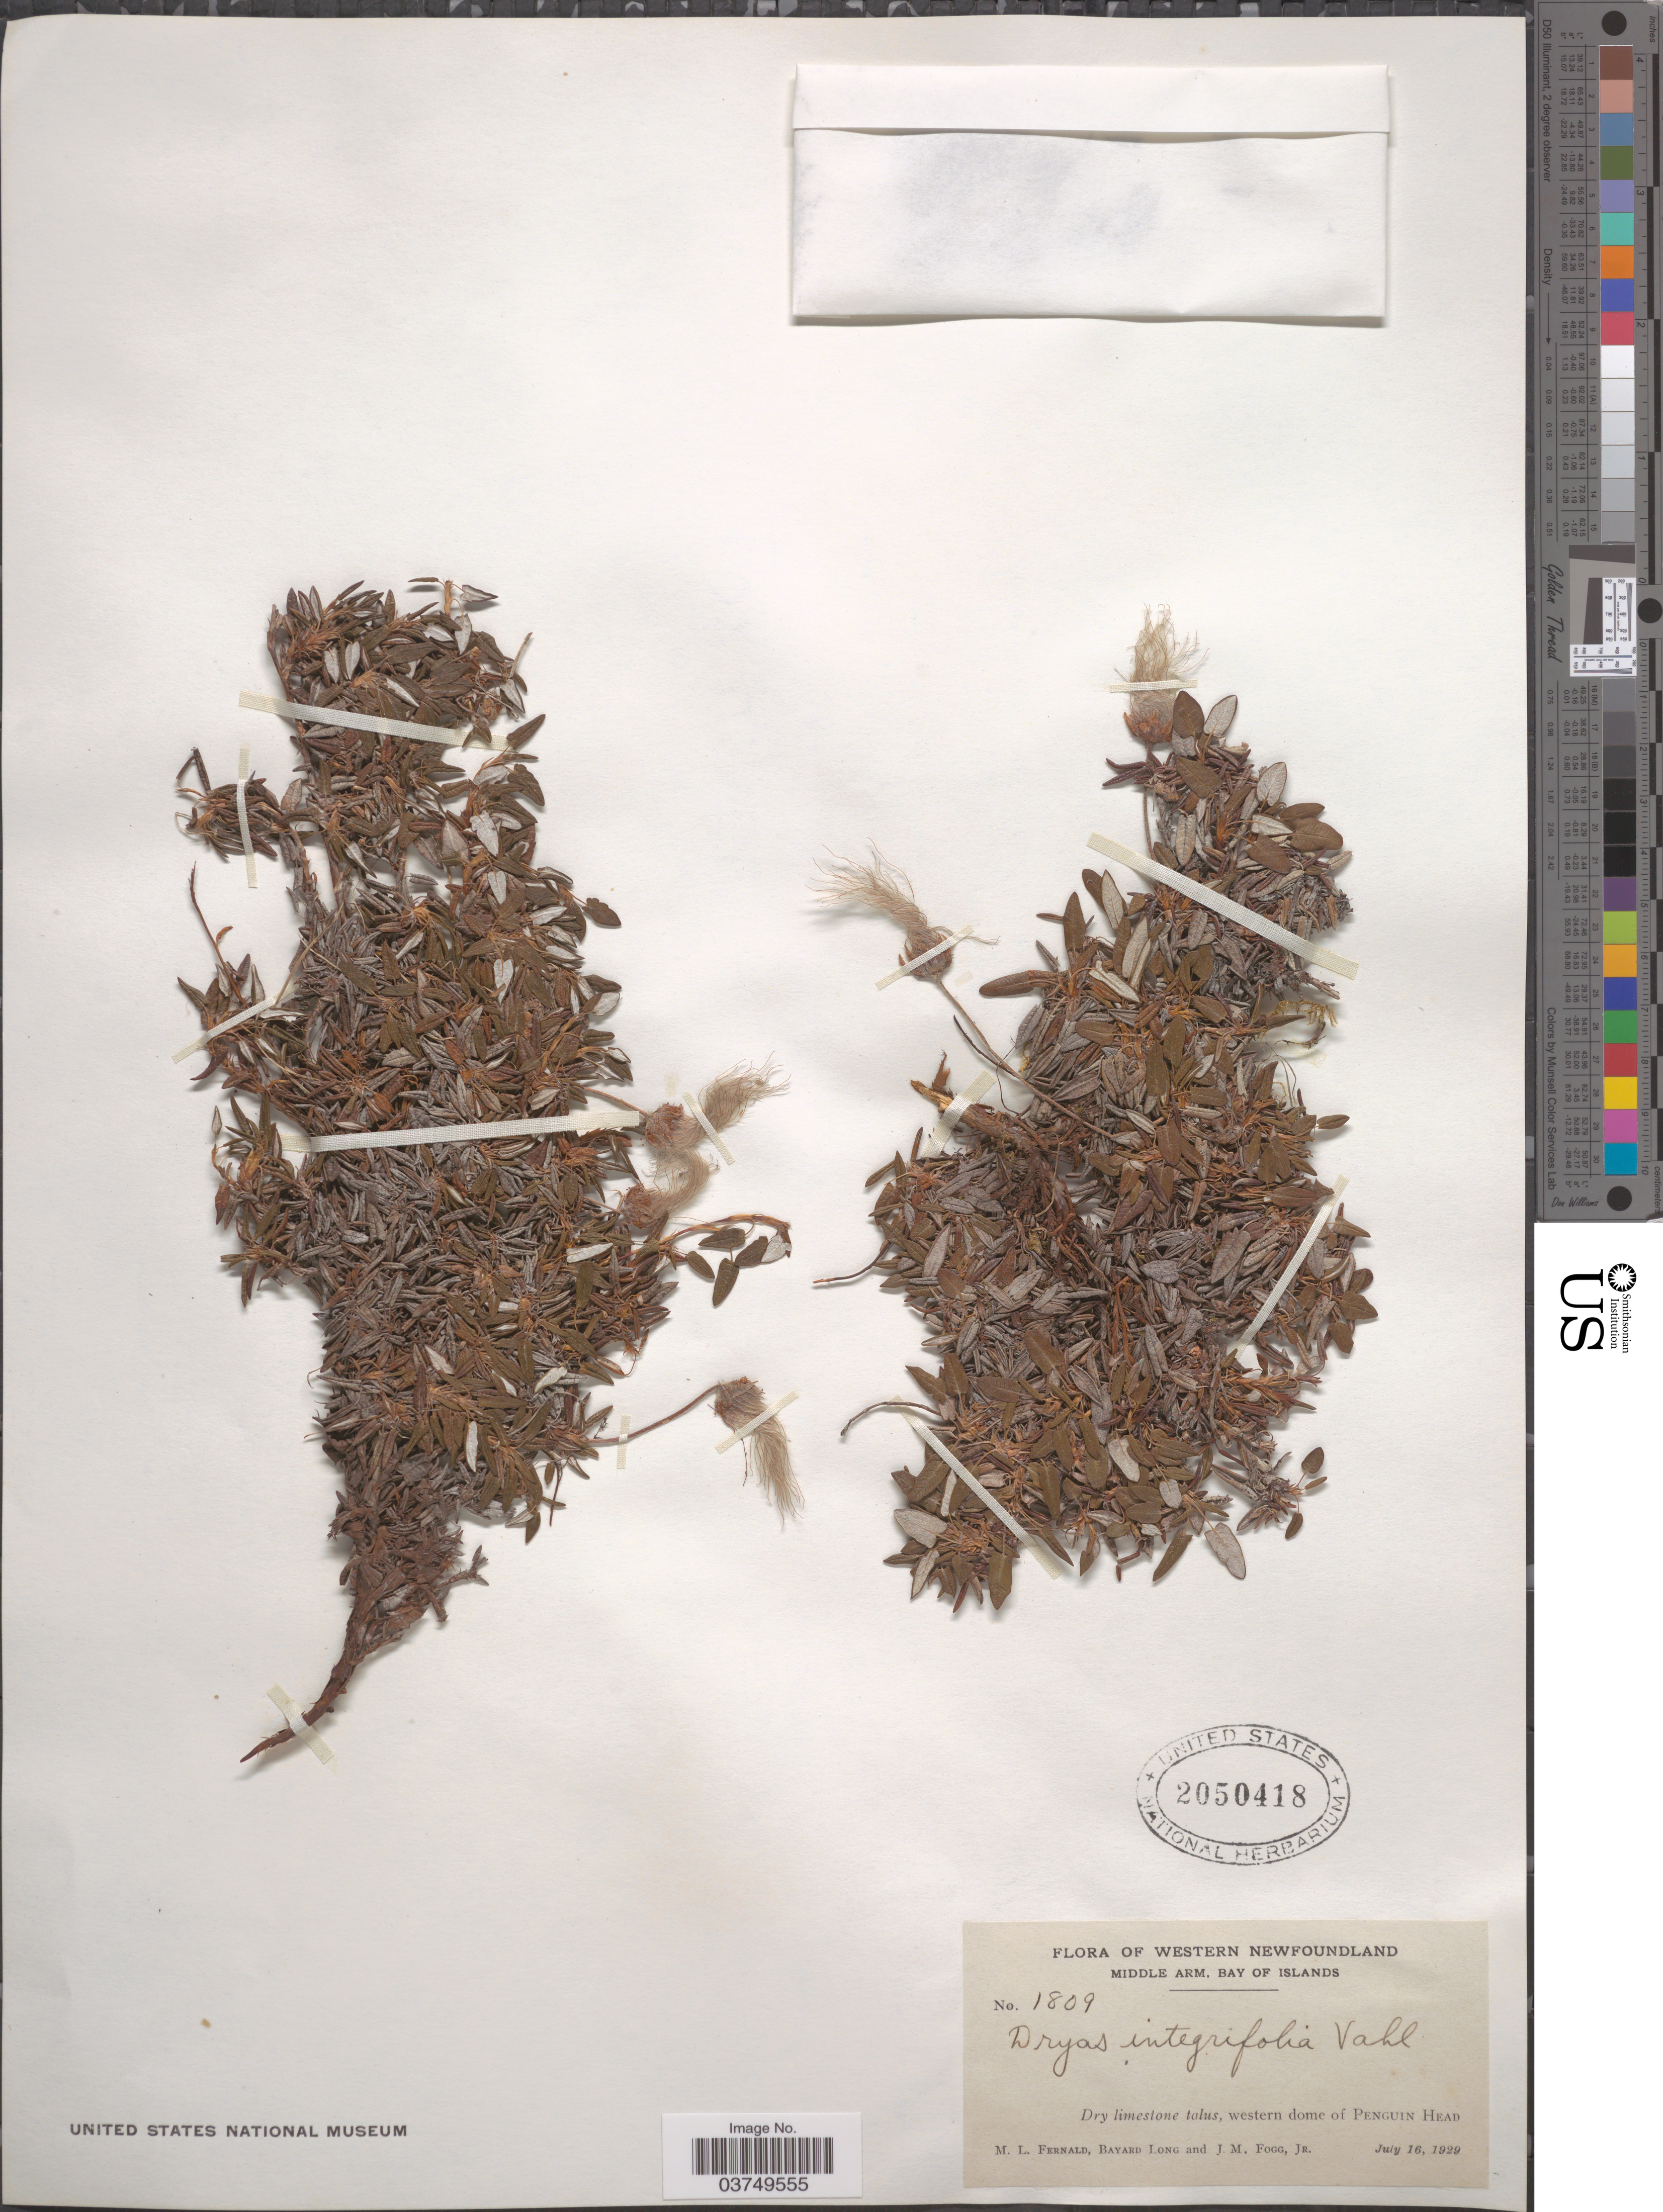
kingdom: Plantae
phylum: Tracheophyta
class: Magnoliopsida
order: Rosales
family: Rosaceae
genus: Dryas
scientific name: Dryas integrifolia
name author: Vahl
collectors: M. L. Fernald, B. Long & J. Fogg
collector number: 1809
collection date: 1929-07-16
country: Canada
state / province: Newfoundland and Labrador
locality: Western Newfoundland. Middle Arm, Bay of Islands. Dry limestone talus, western dome of Penguin Head.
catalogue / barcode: US 2050418